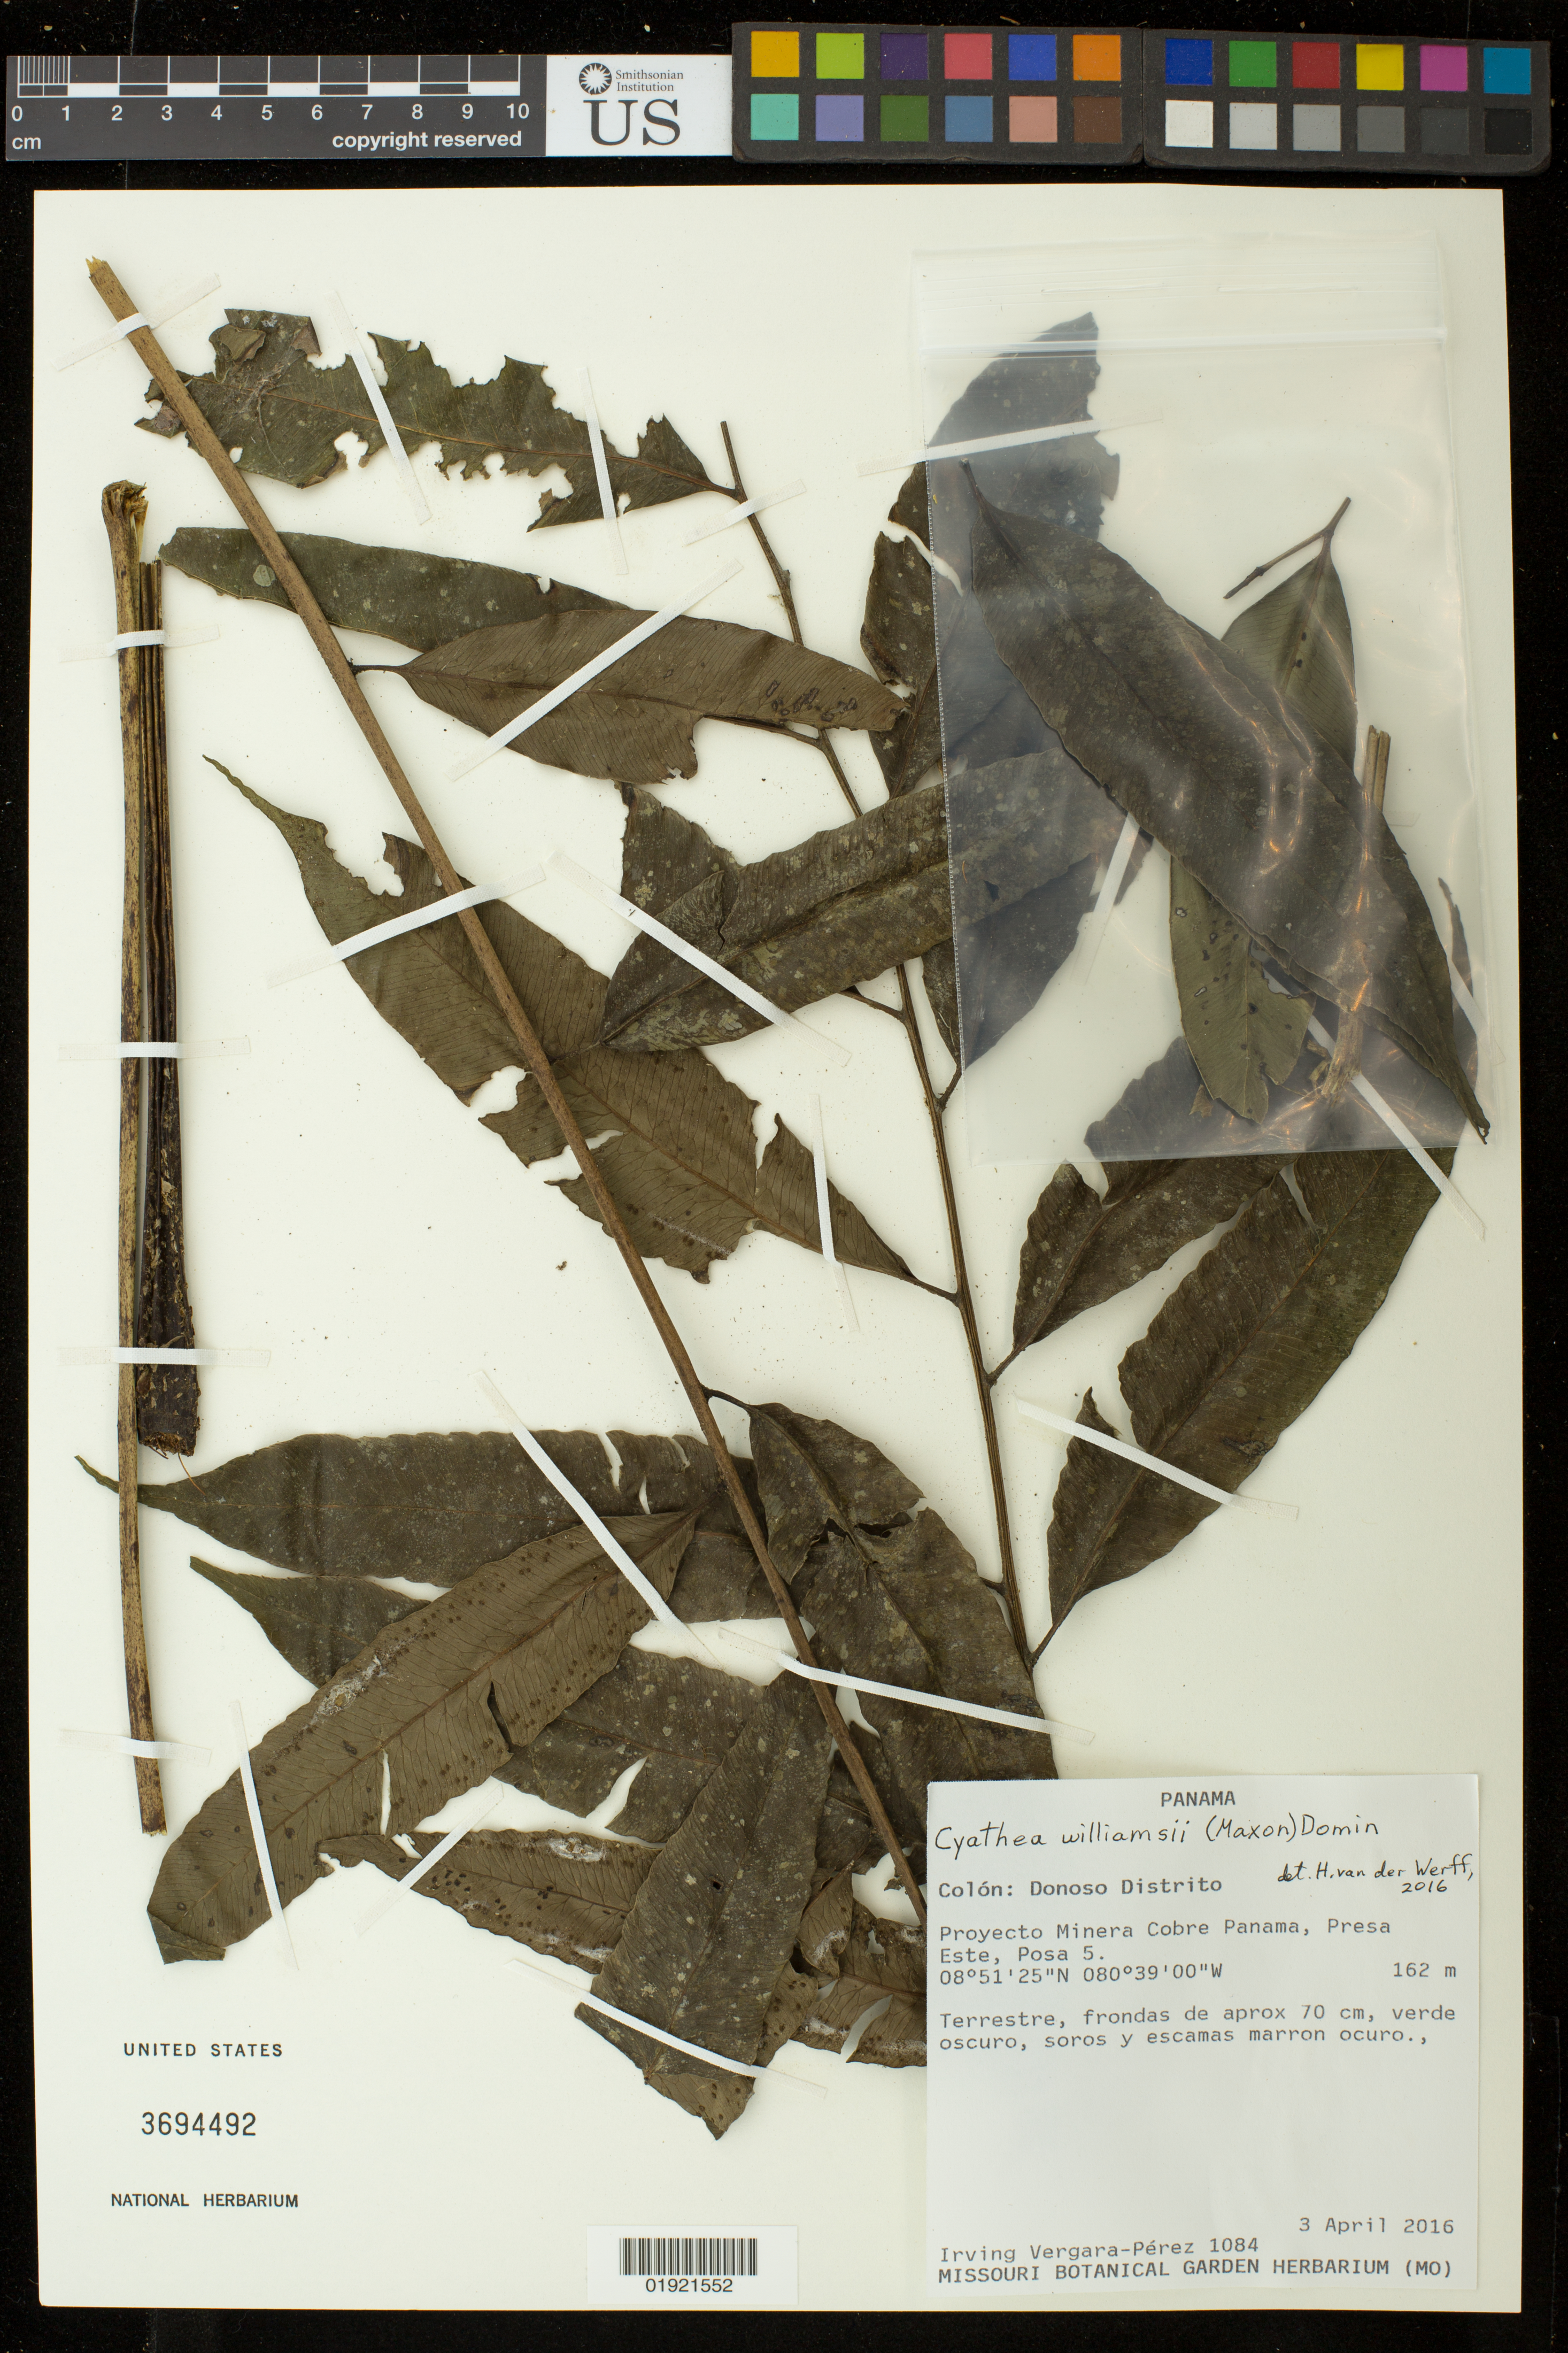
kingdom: Plantae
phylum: Tracheophyta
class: Polypodiopsida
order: Cyatheales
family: Cyatheaceae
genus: Cyathea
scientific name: Cyathea williamsii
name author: (Maxon) Domin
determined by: van der Werff, H.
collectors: I. Vergara-Pérez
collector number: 1084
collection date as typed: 3 April 2016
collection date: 2016-04-03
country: Panama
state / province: Colón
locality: Donoso Distrito, Proyecto Minera Cobre Panama, Presa Este, Posa 5.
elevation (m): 162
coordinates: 8 51 25 N, 80 39 0 W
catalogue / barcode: US 3694492